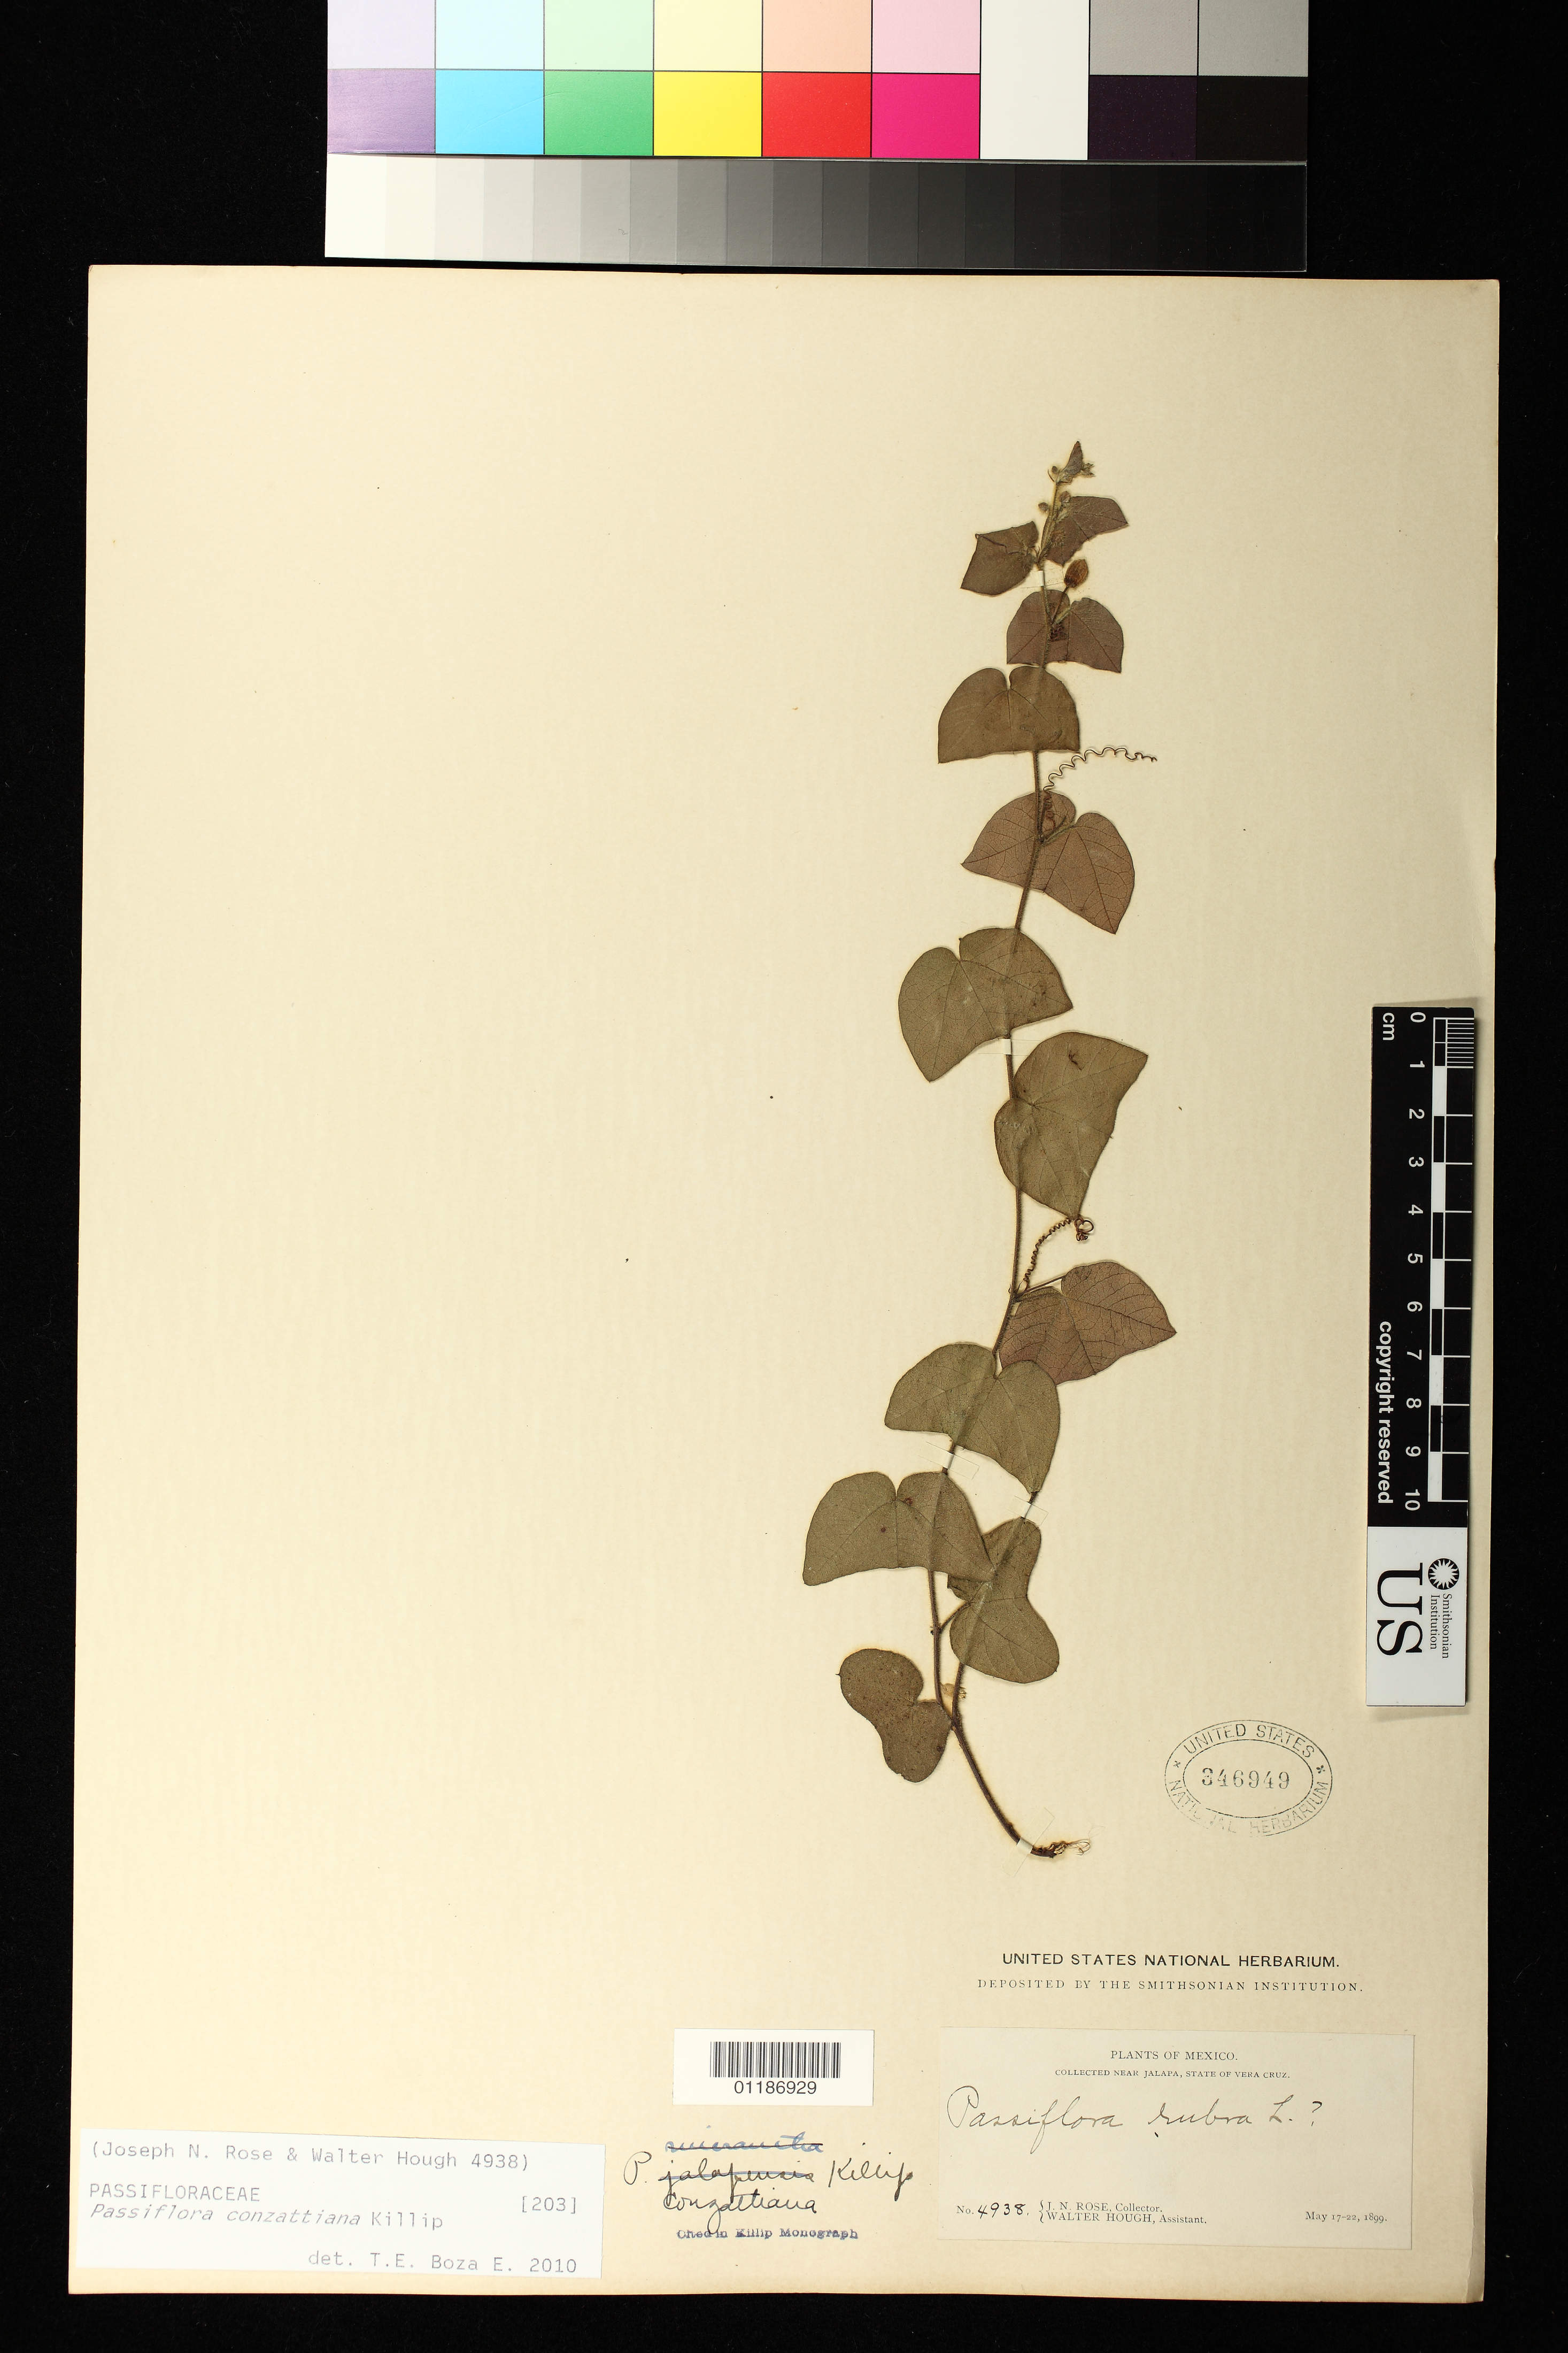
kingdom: Plantae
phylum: Tracheophyta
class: Magnoliopsida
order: Malpighiales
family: Passifloraceae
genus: Passiflora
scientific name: Passiflora conzattiana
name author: Killip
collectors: J. N. Rose & W. Hough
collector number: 4938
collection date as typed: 17 May 1899 to 22 May 1899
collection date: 1899-05-17/1899-05-22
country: Mexico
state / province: Veracruz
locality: near Jalapa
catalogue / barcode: US 346949